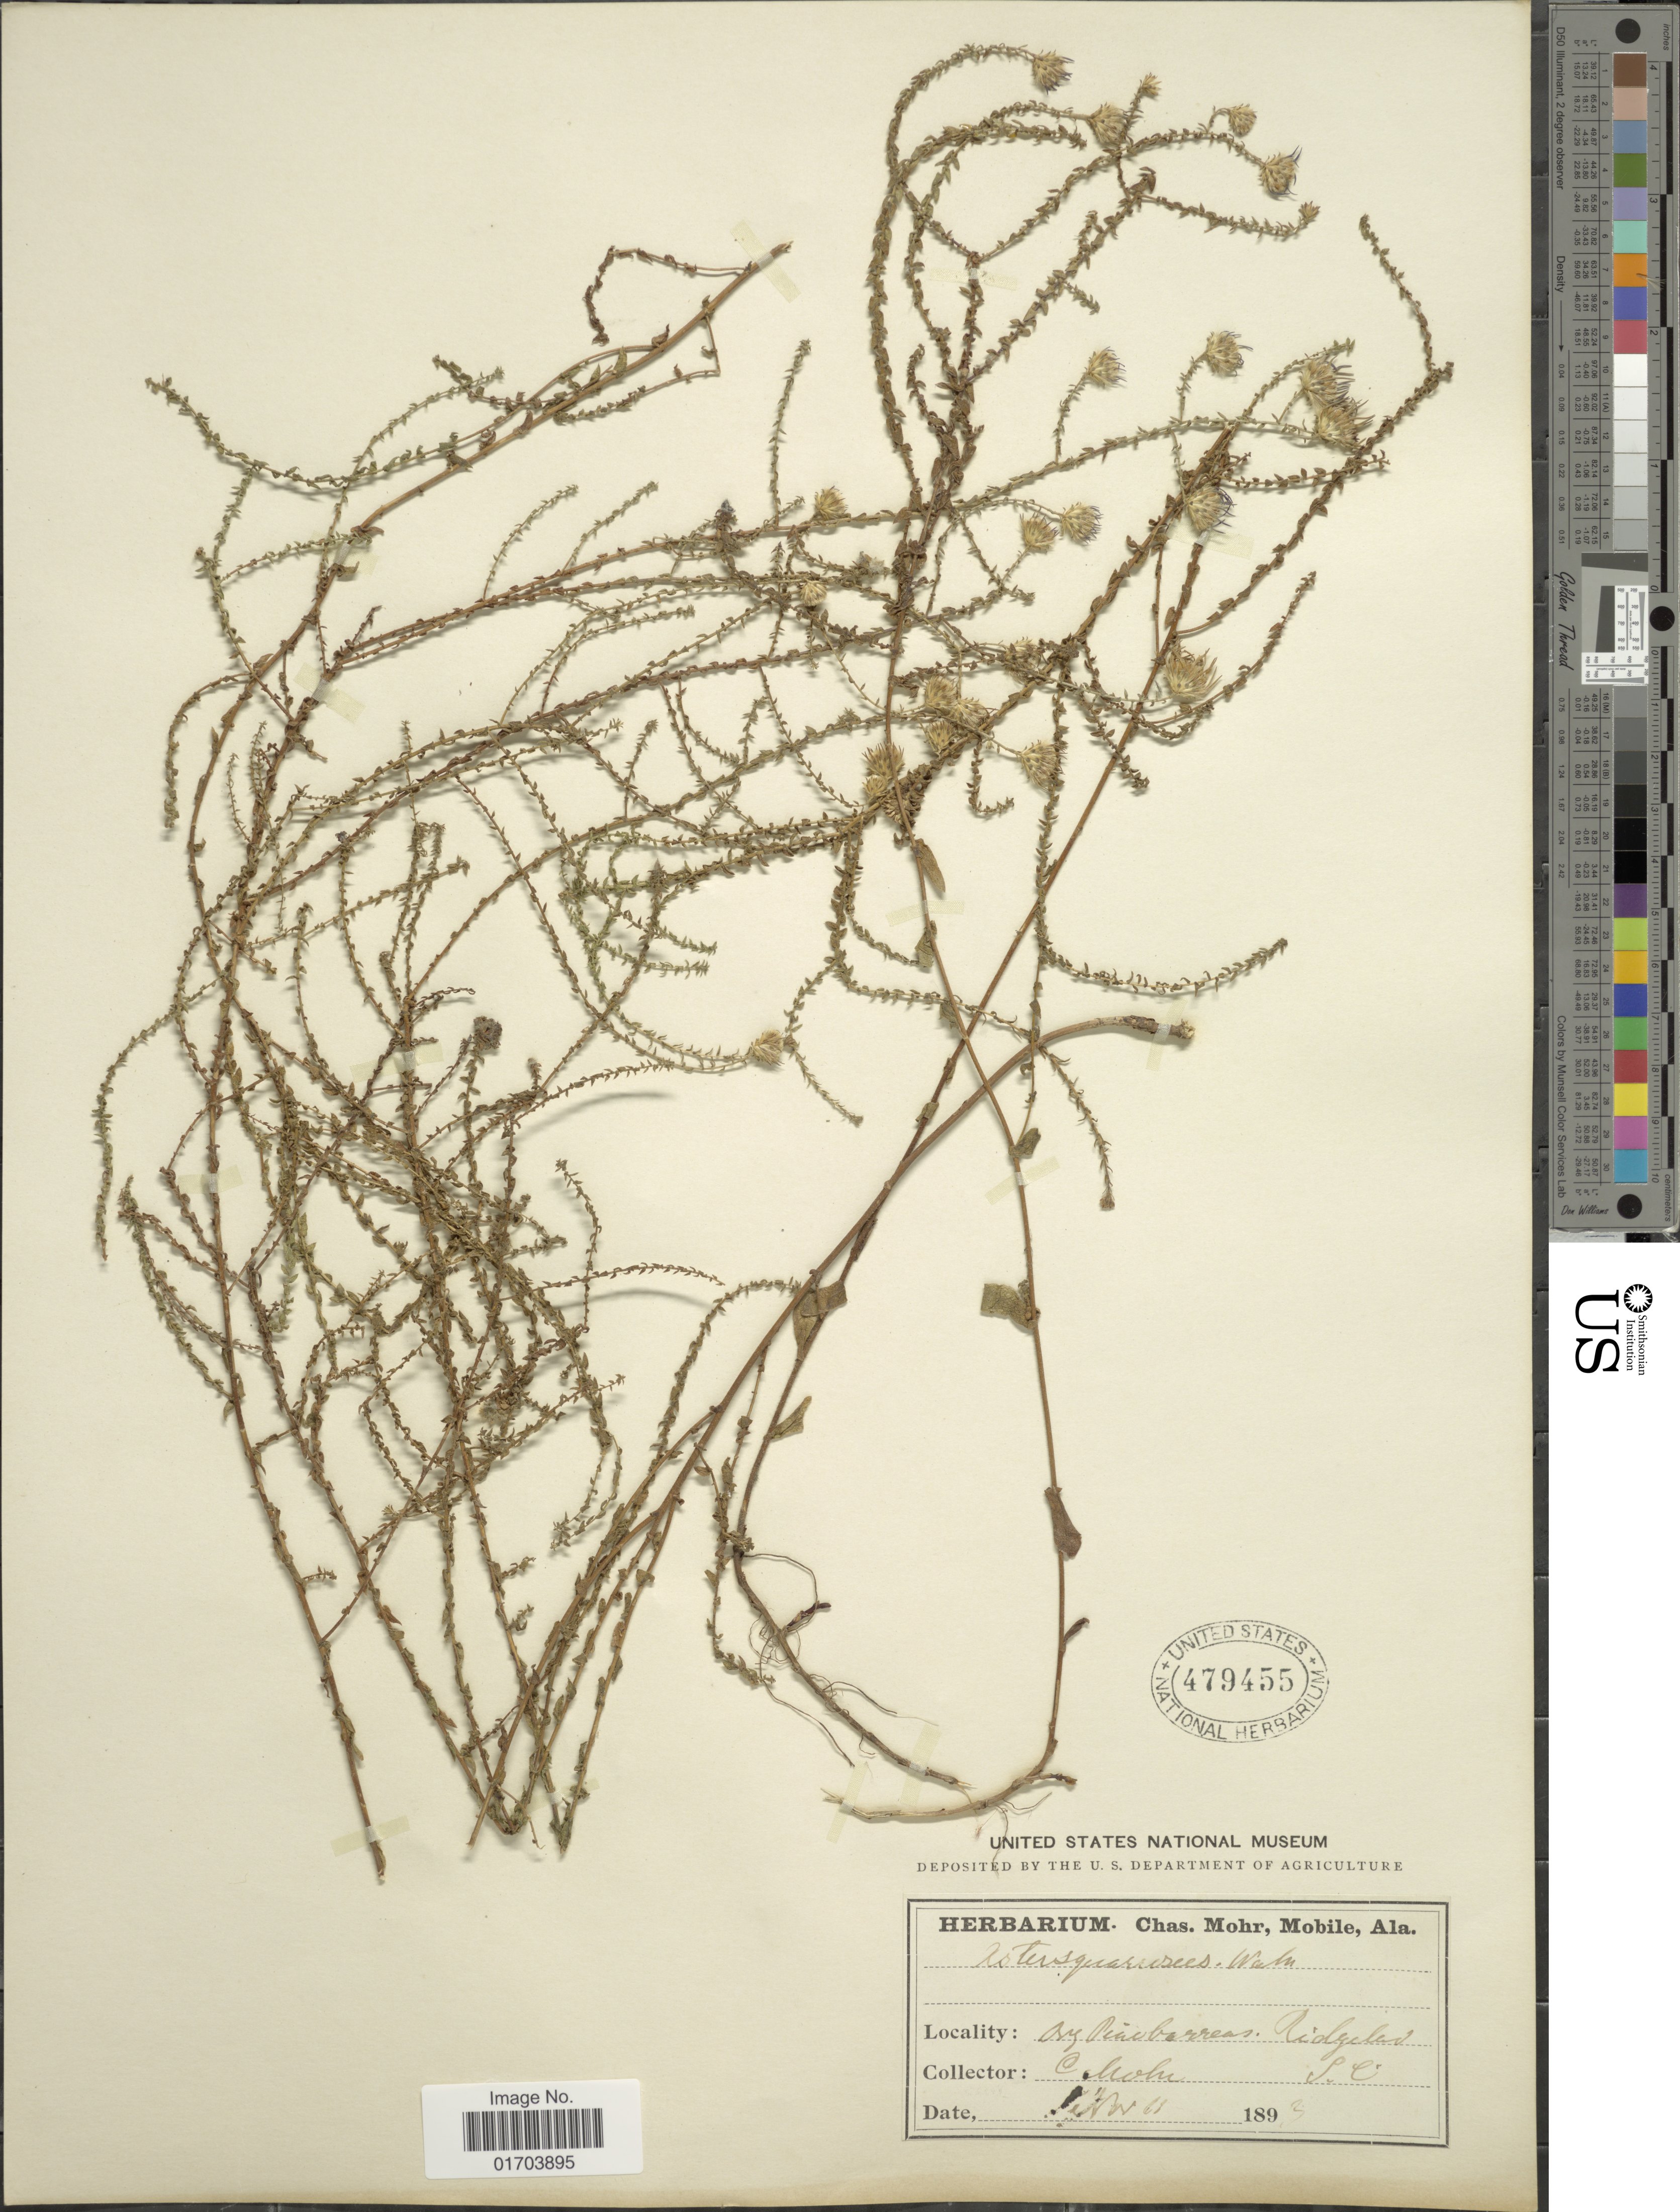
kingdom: Plantae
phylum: Tracheophyta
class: Magnoliopsida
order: Asterales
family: Asteraceae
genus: Symphyotrichum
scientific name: Symphyotrichum walteri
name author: (Alexander) G.L. Nesom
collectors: C. T. Mohr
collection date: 1893-11-18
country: United States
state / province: South Carolina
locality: Dry Pine barrens, Ridgeland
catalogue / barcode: US 479455